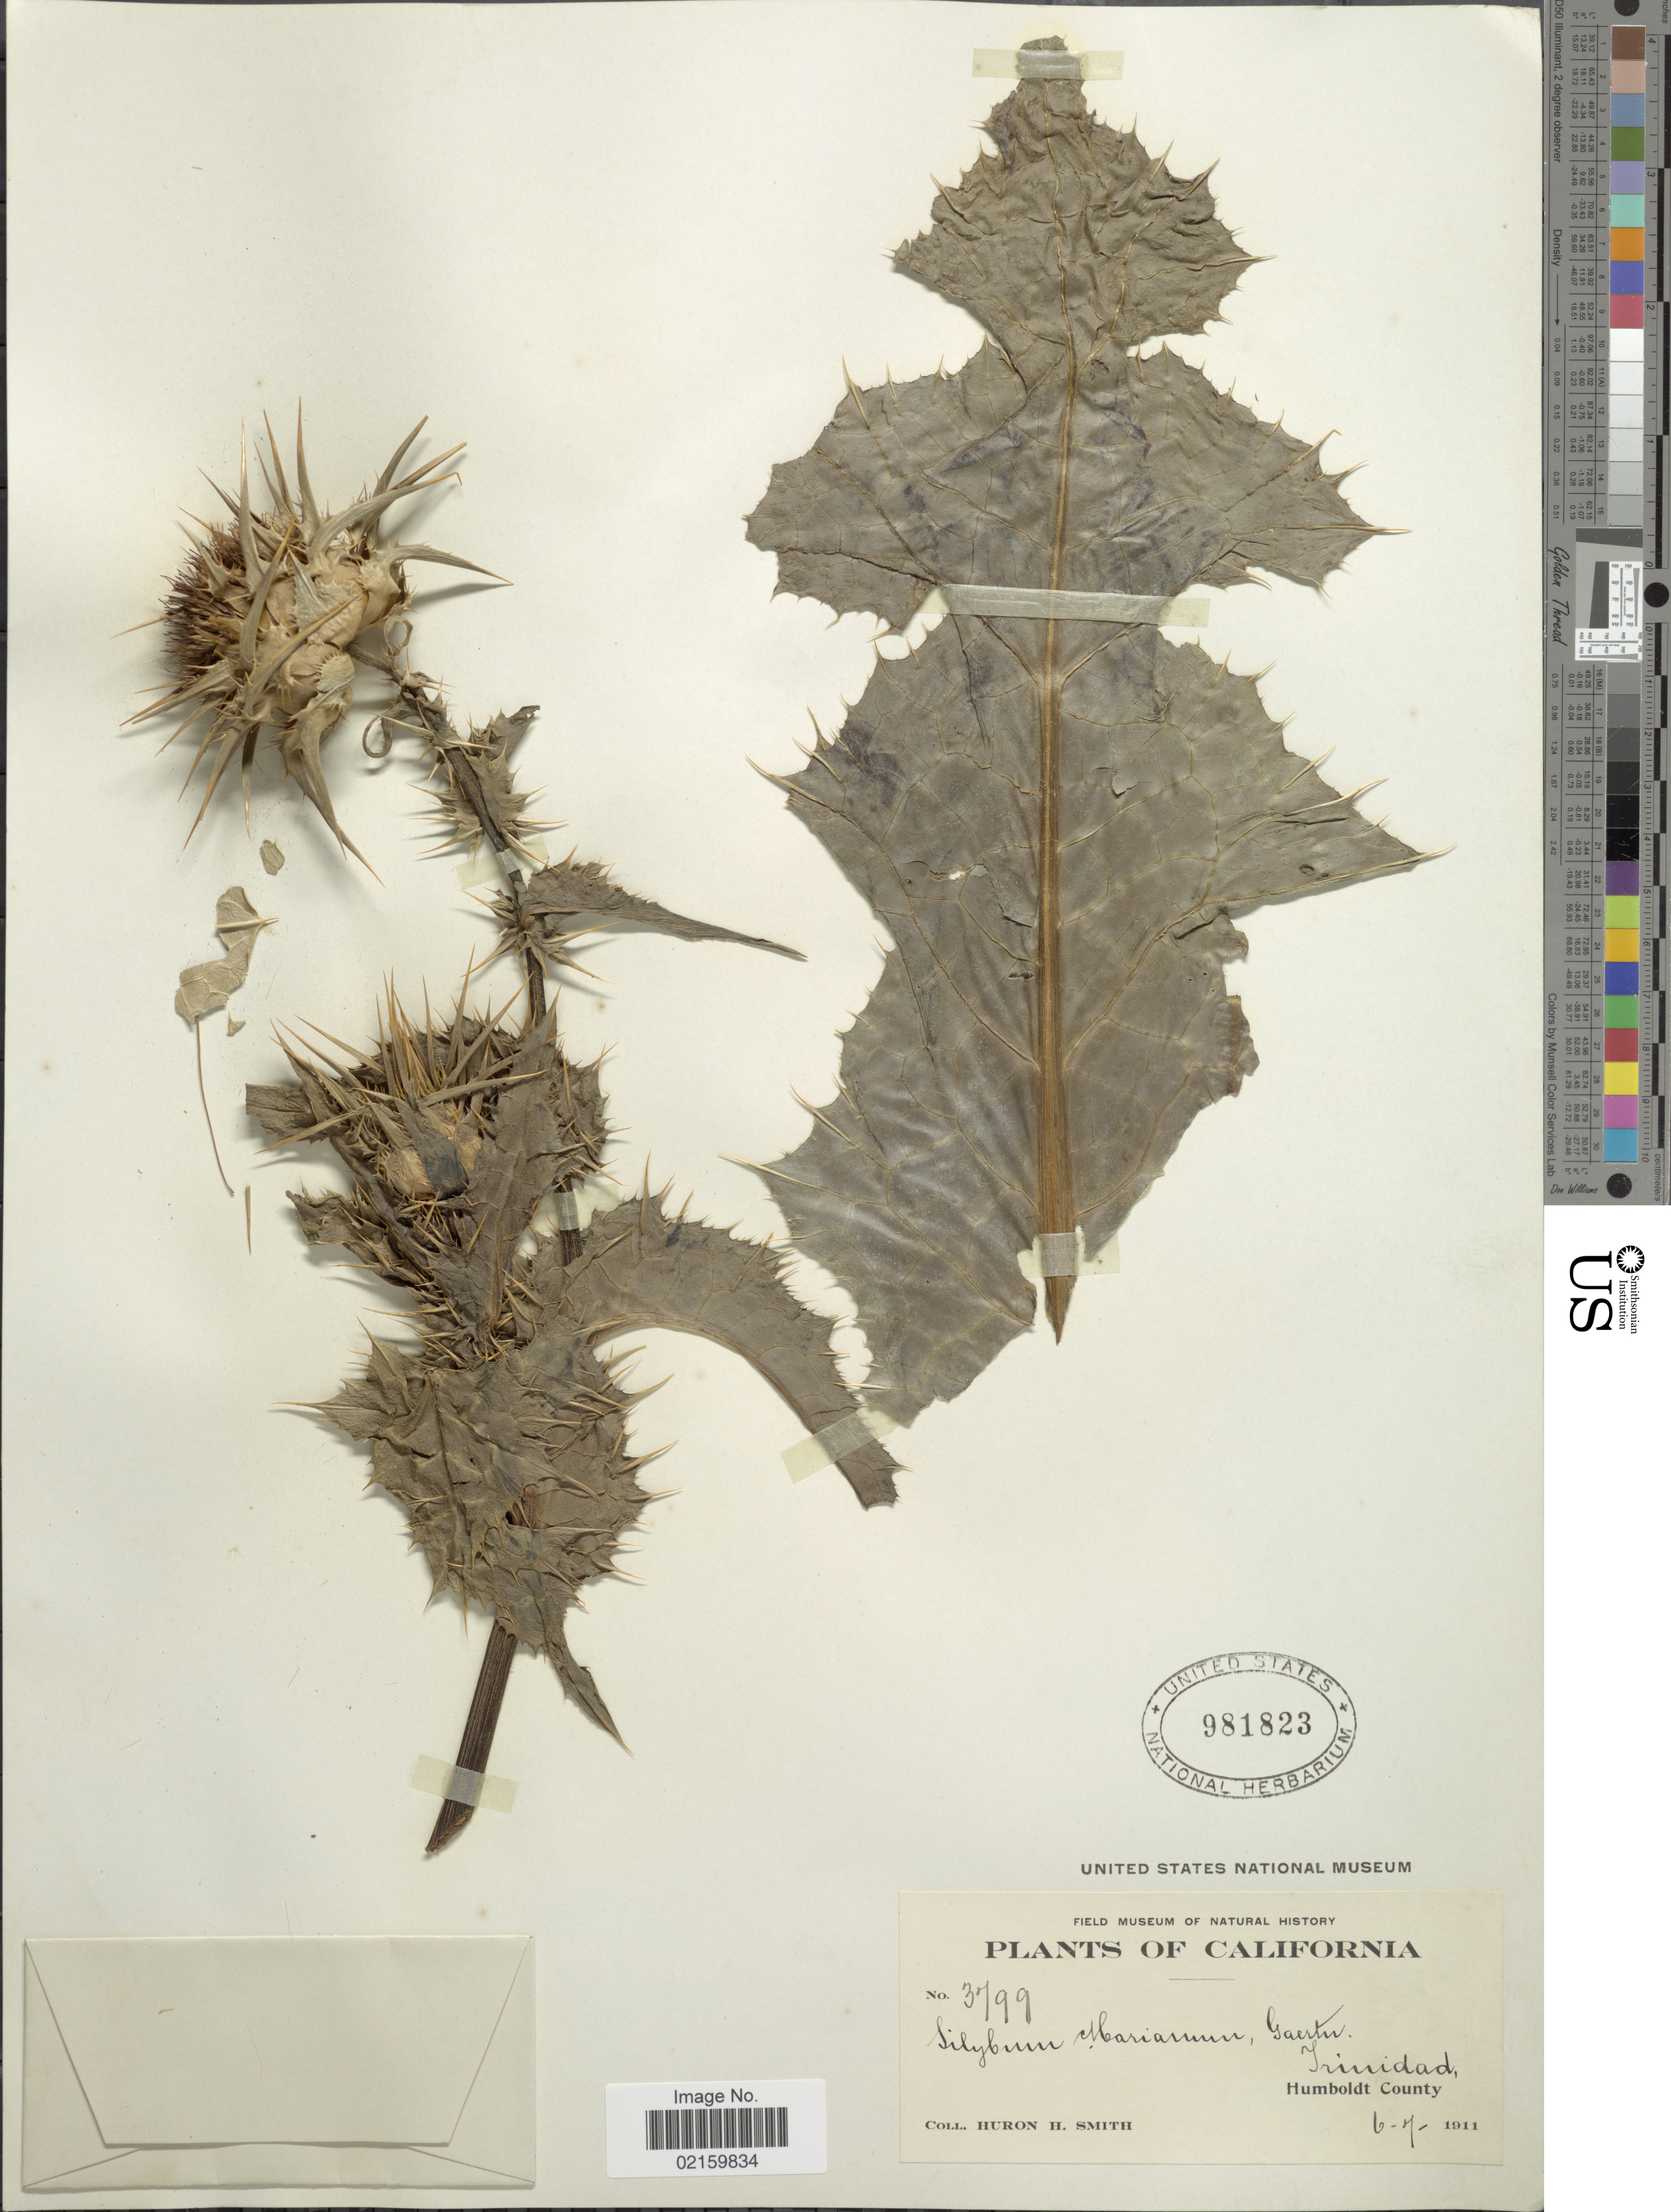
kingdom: Plantae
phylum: Tracheophyta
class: Magnoliopsida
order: Asterales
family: Asteraceae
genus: Silybum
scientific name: Silybum marianum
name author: (L.) Gaertn.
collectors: Huron H. Smith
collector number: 3799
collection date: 1911-07-06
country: United States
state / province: California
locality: California. Humboldt Ccounty. Trinidad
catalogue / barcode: US 981823